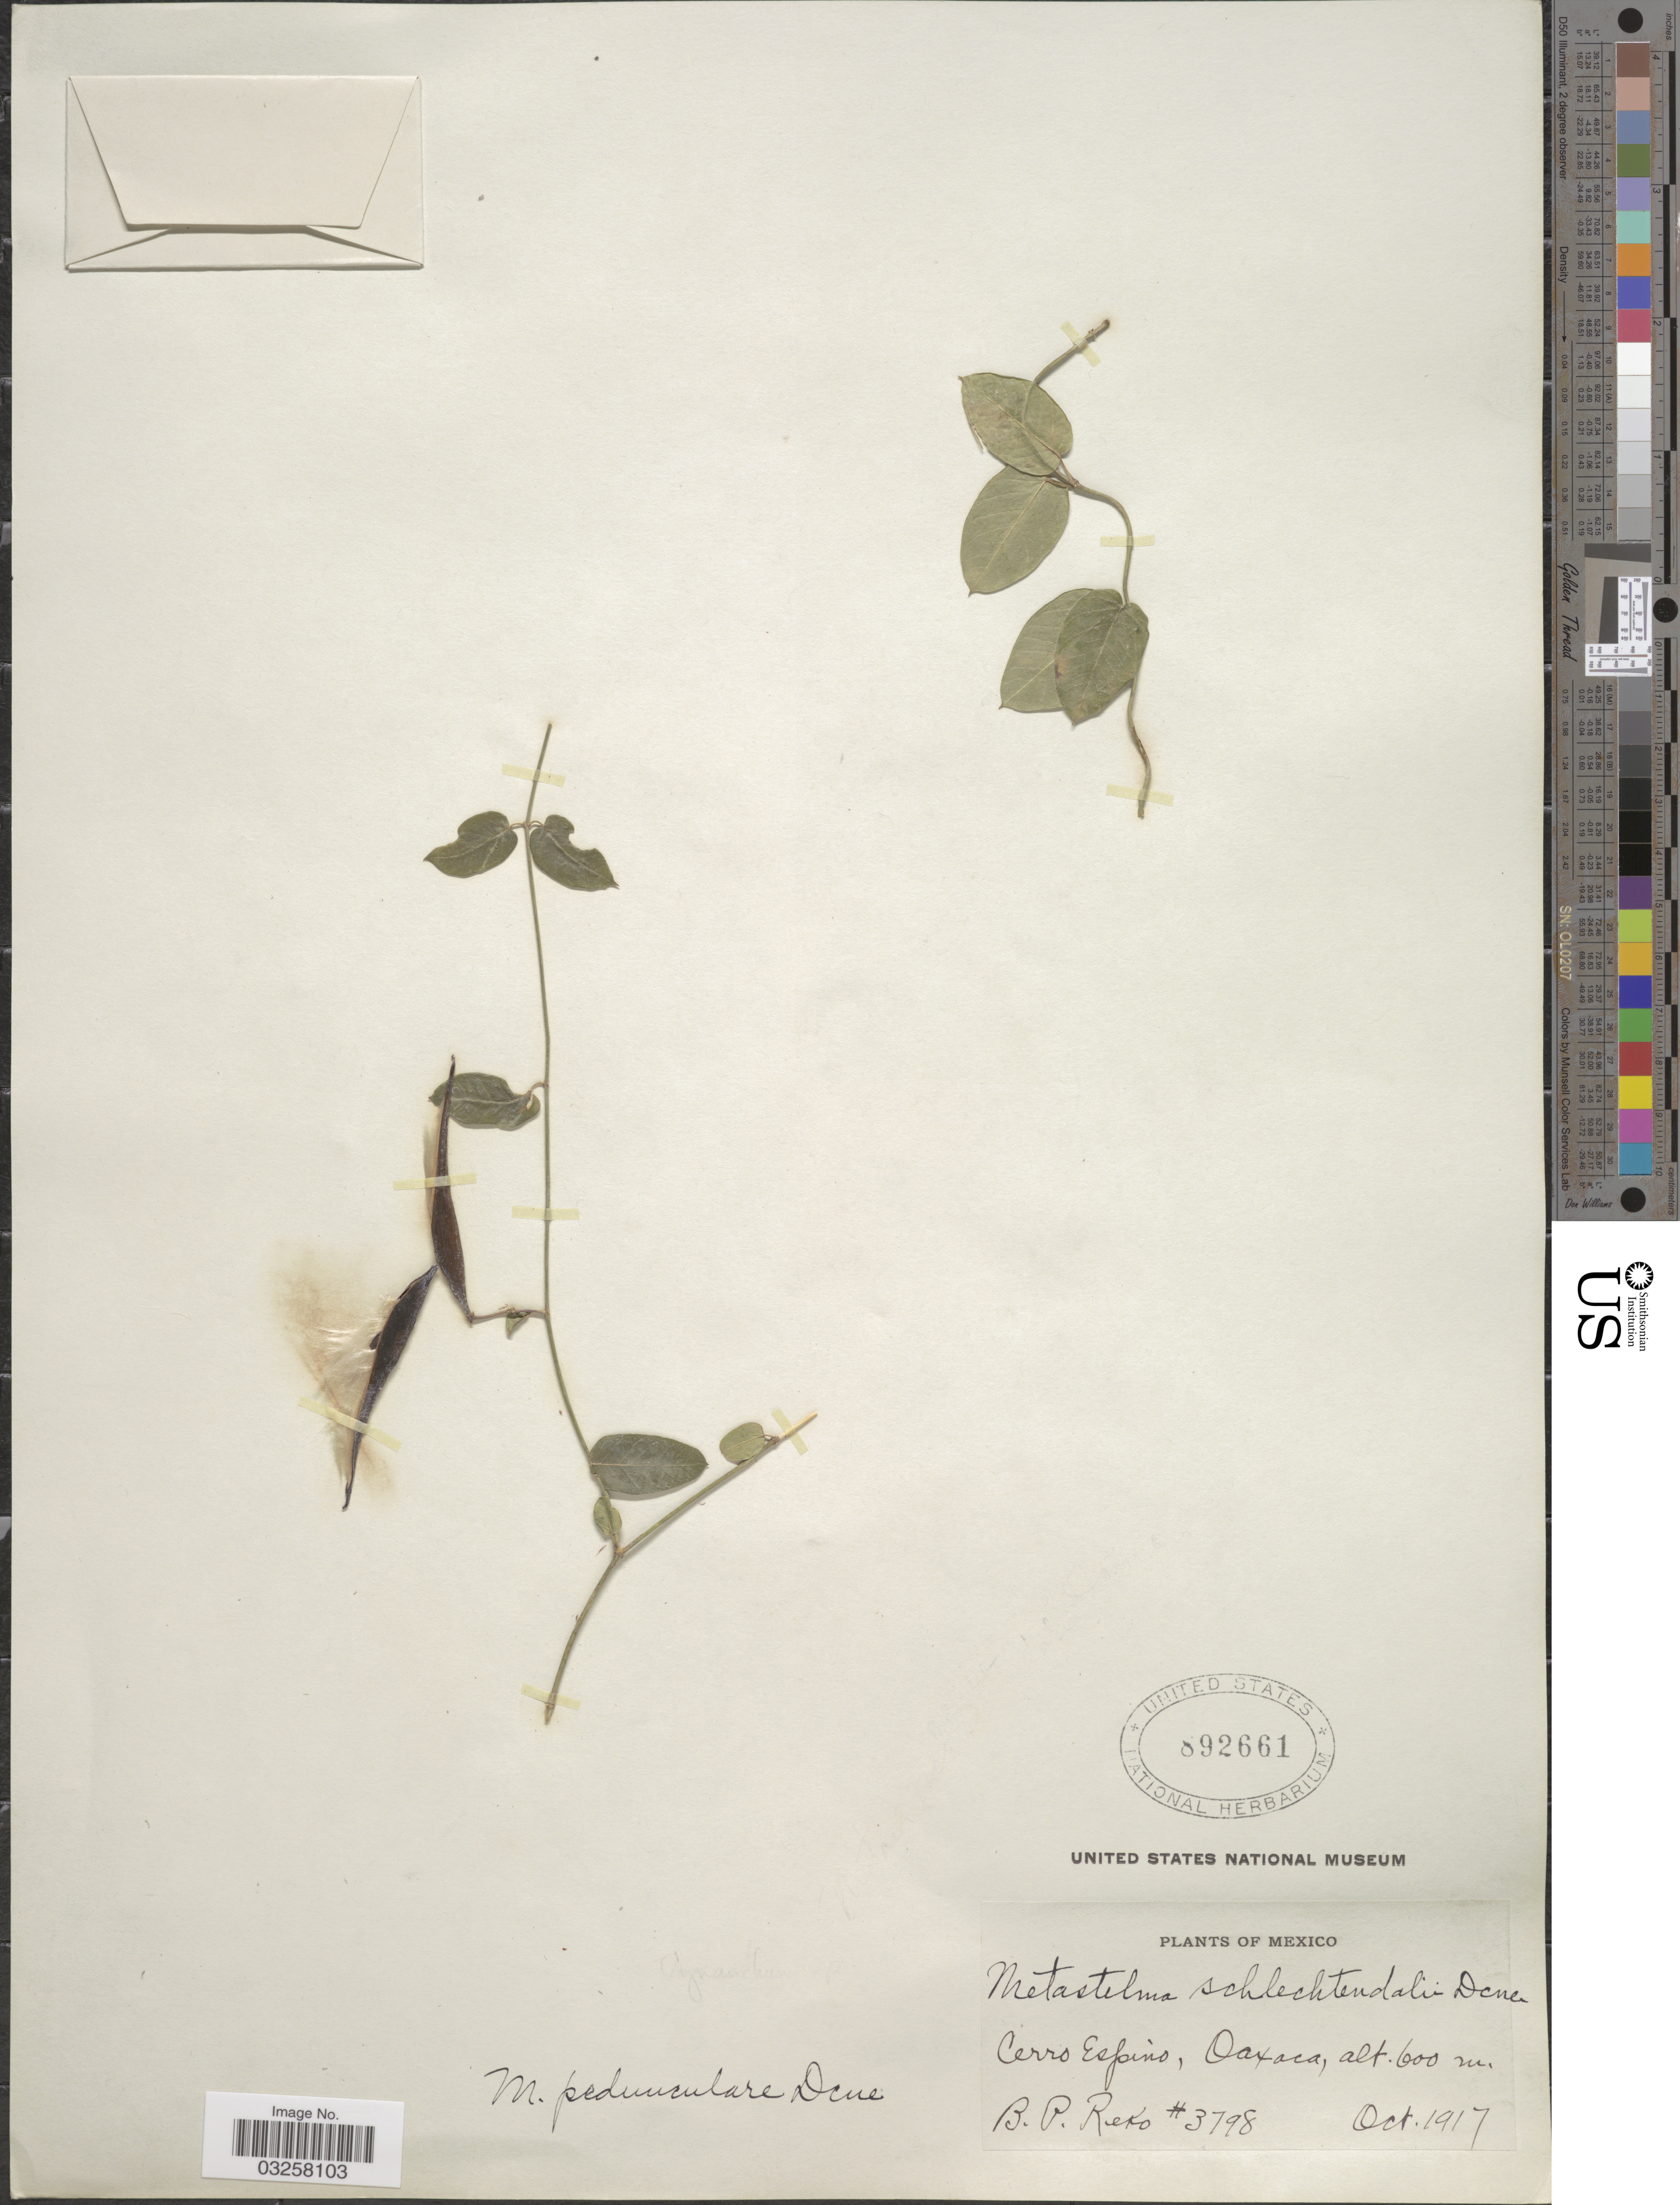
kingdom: Plantae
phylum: Tracheophyta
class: Magnoliopsida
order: Gentianales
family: Apocynaceae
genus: Metastelma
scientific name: Metastelma pedunculare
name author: Decne.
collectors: B. P. Reko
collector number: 3798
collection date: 1917-10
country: Mexico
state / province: Oaxaca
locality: Cerro Espino.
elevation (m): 600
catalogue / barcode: US 892661